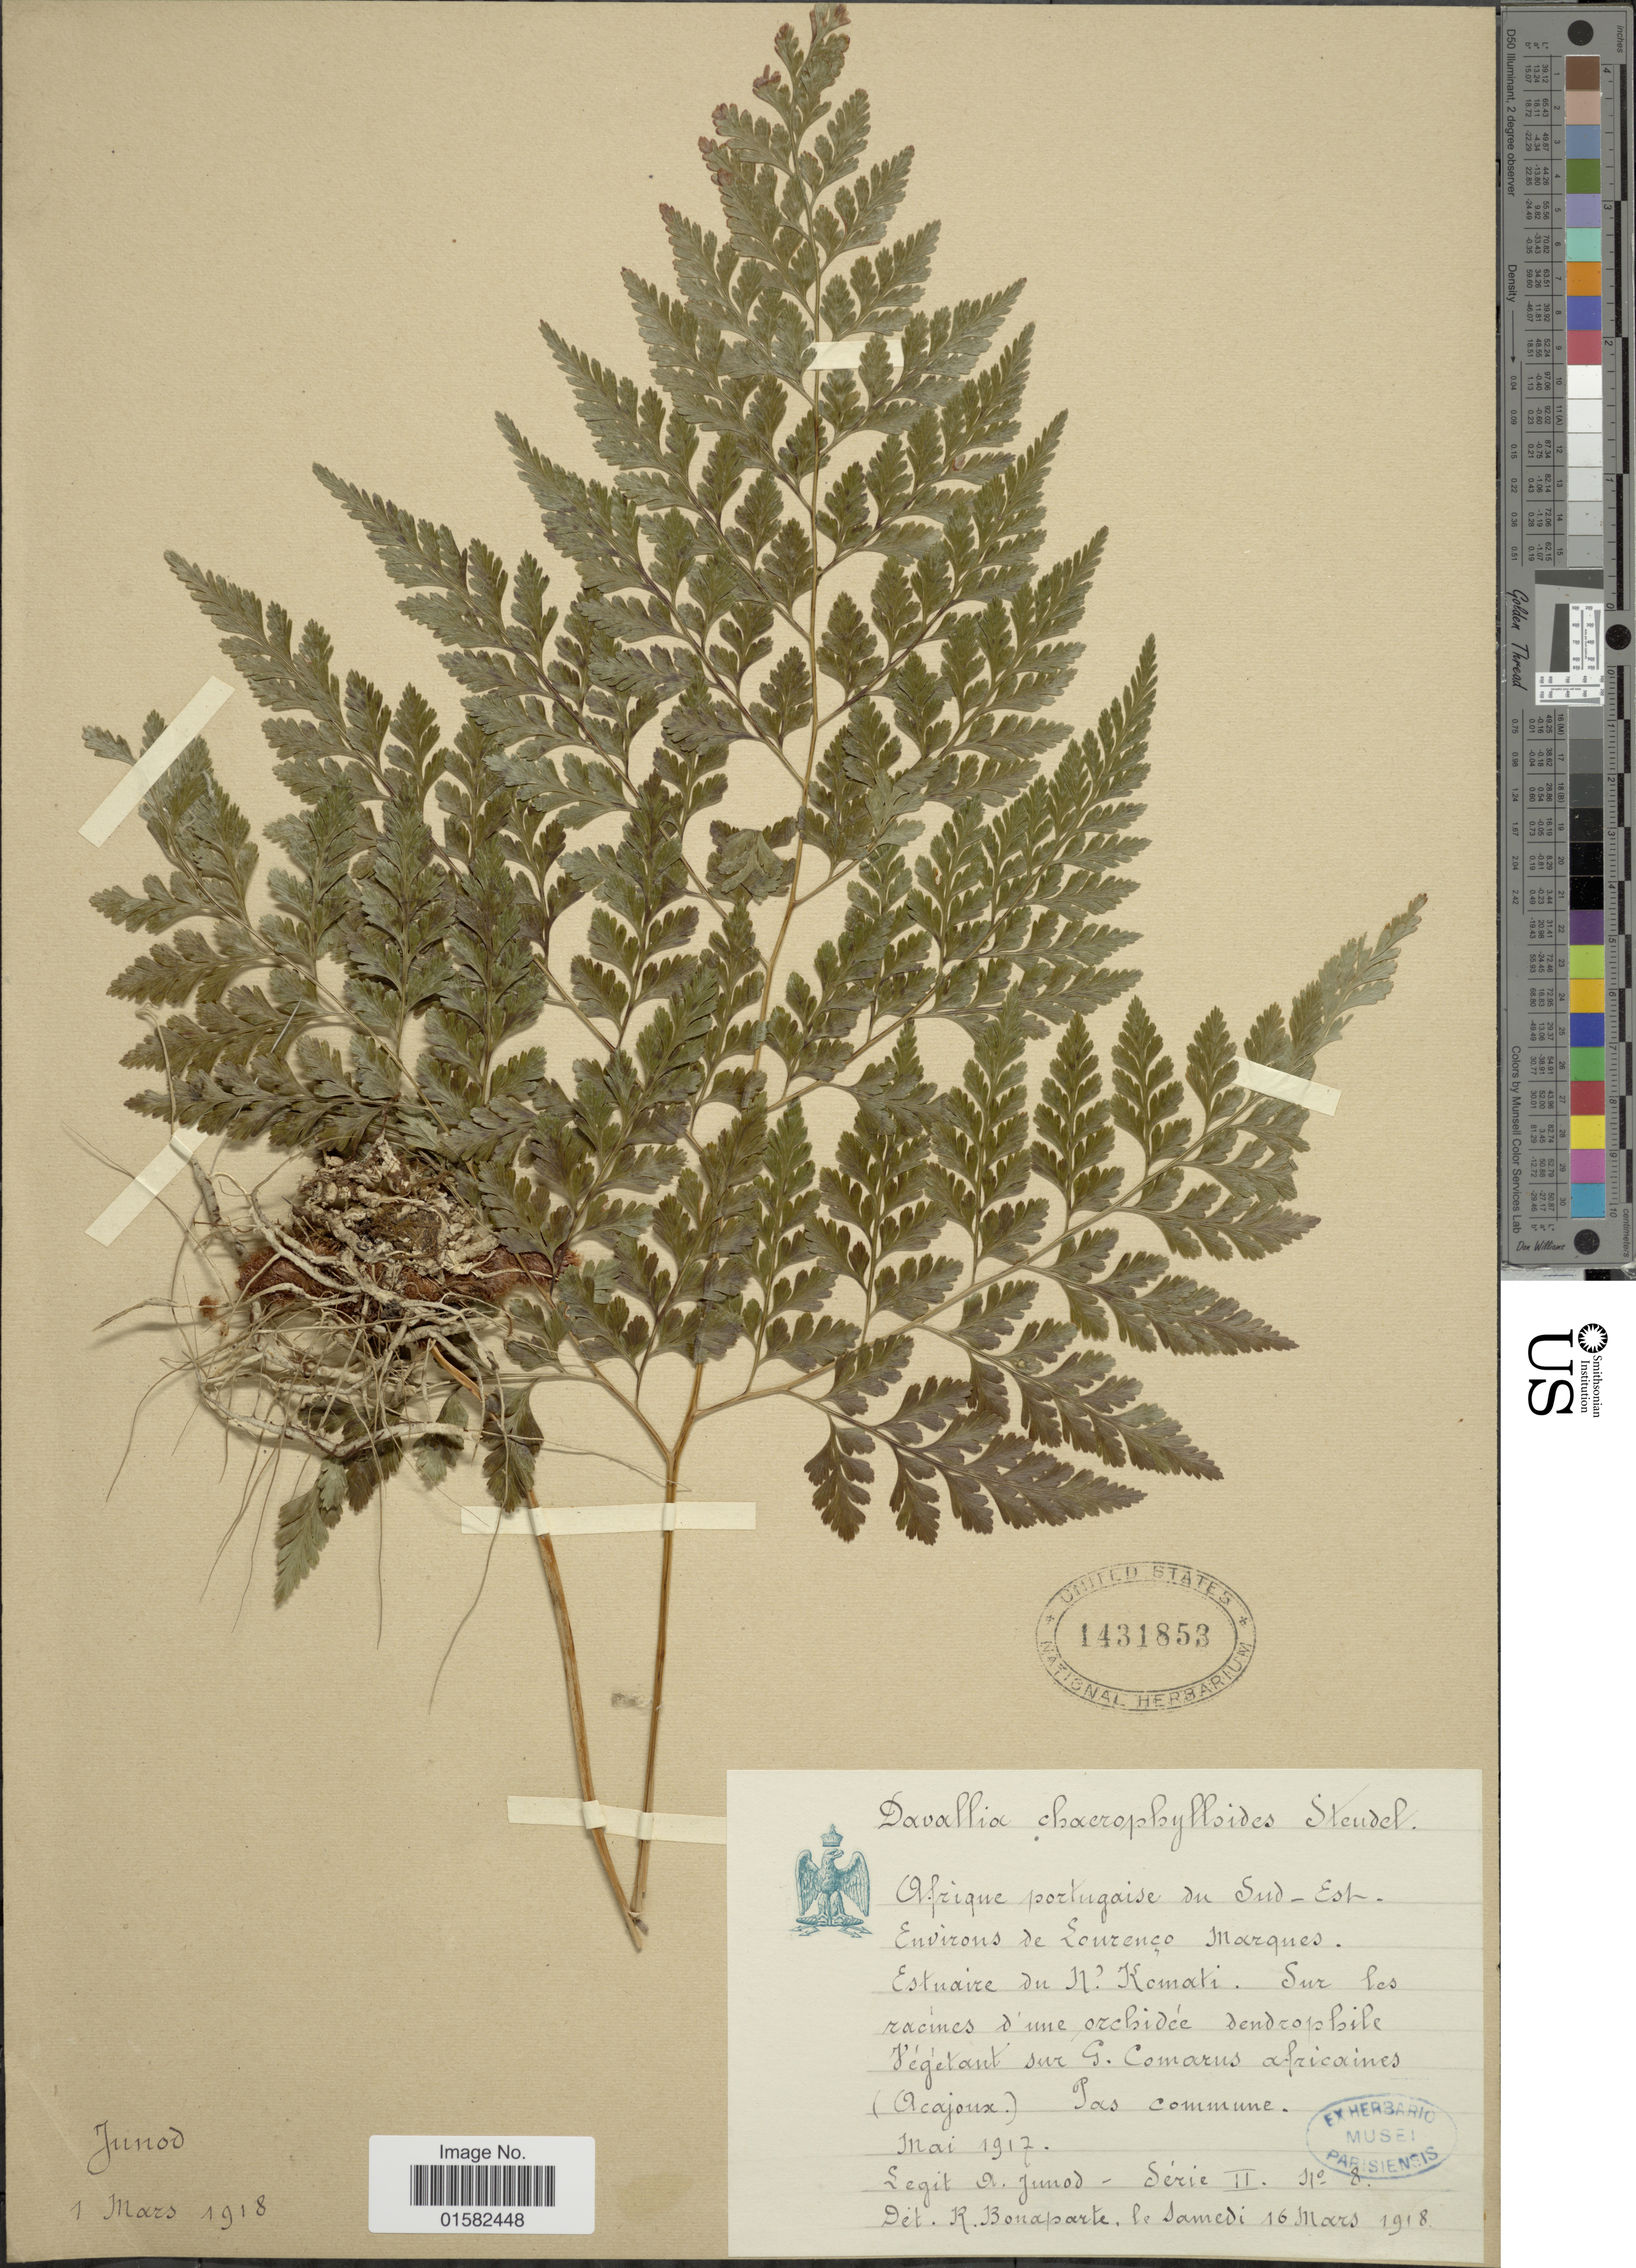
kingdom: Plantae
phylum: Tracheophyta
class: Polypodiopsida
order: Polypodiales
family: Davalliaceae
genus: Wibelia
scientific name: Wibelia chaerophylloides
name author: (Poir.) M. Kato & Tsutsumi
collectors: H. Junod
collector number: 8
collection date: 1917-05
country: South Africa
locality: Afrique Portugaise du Sud Est. environs de Lorenco Morques, Estuaire Du N.Komati.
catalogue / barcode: US 1431853